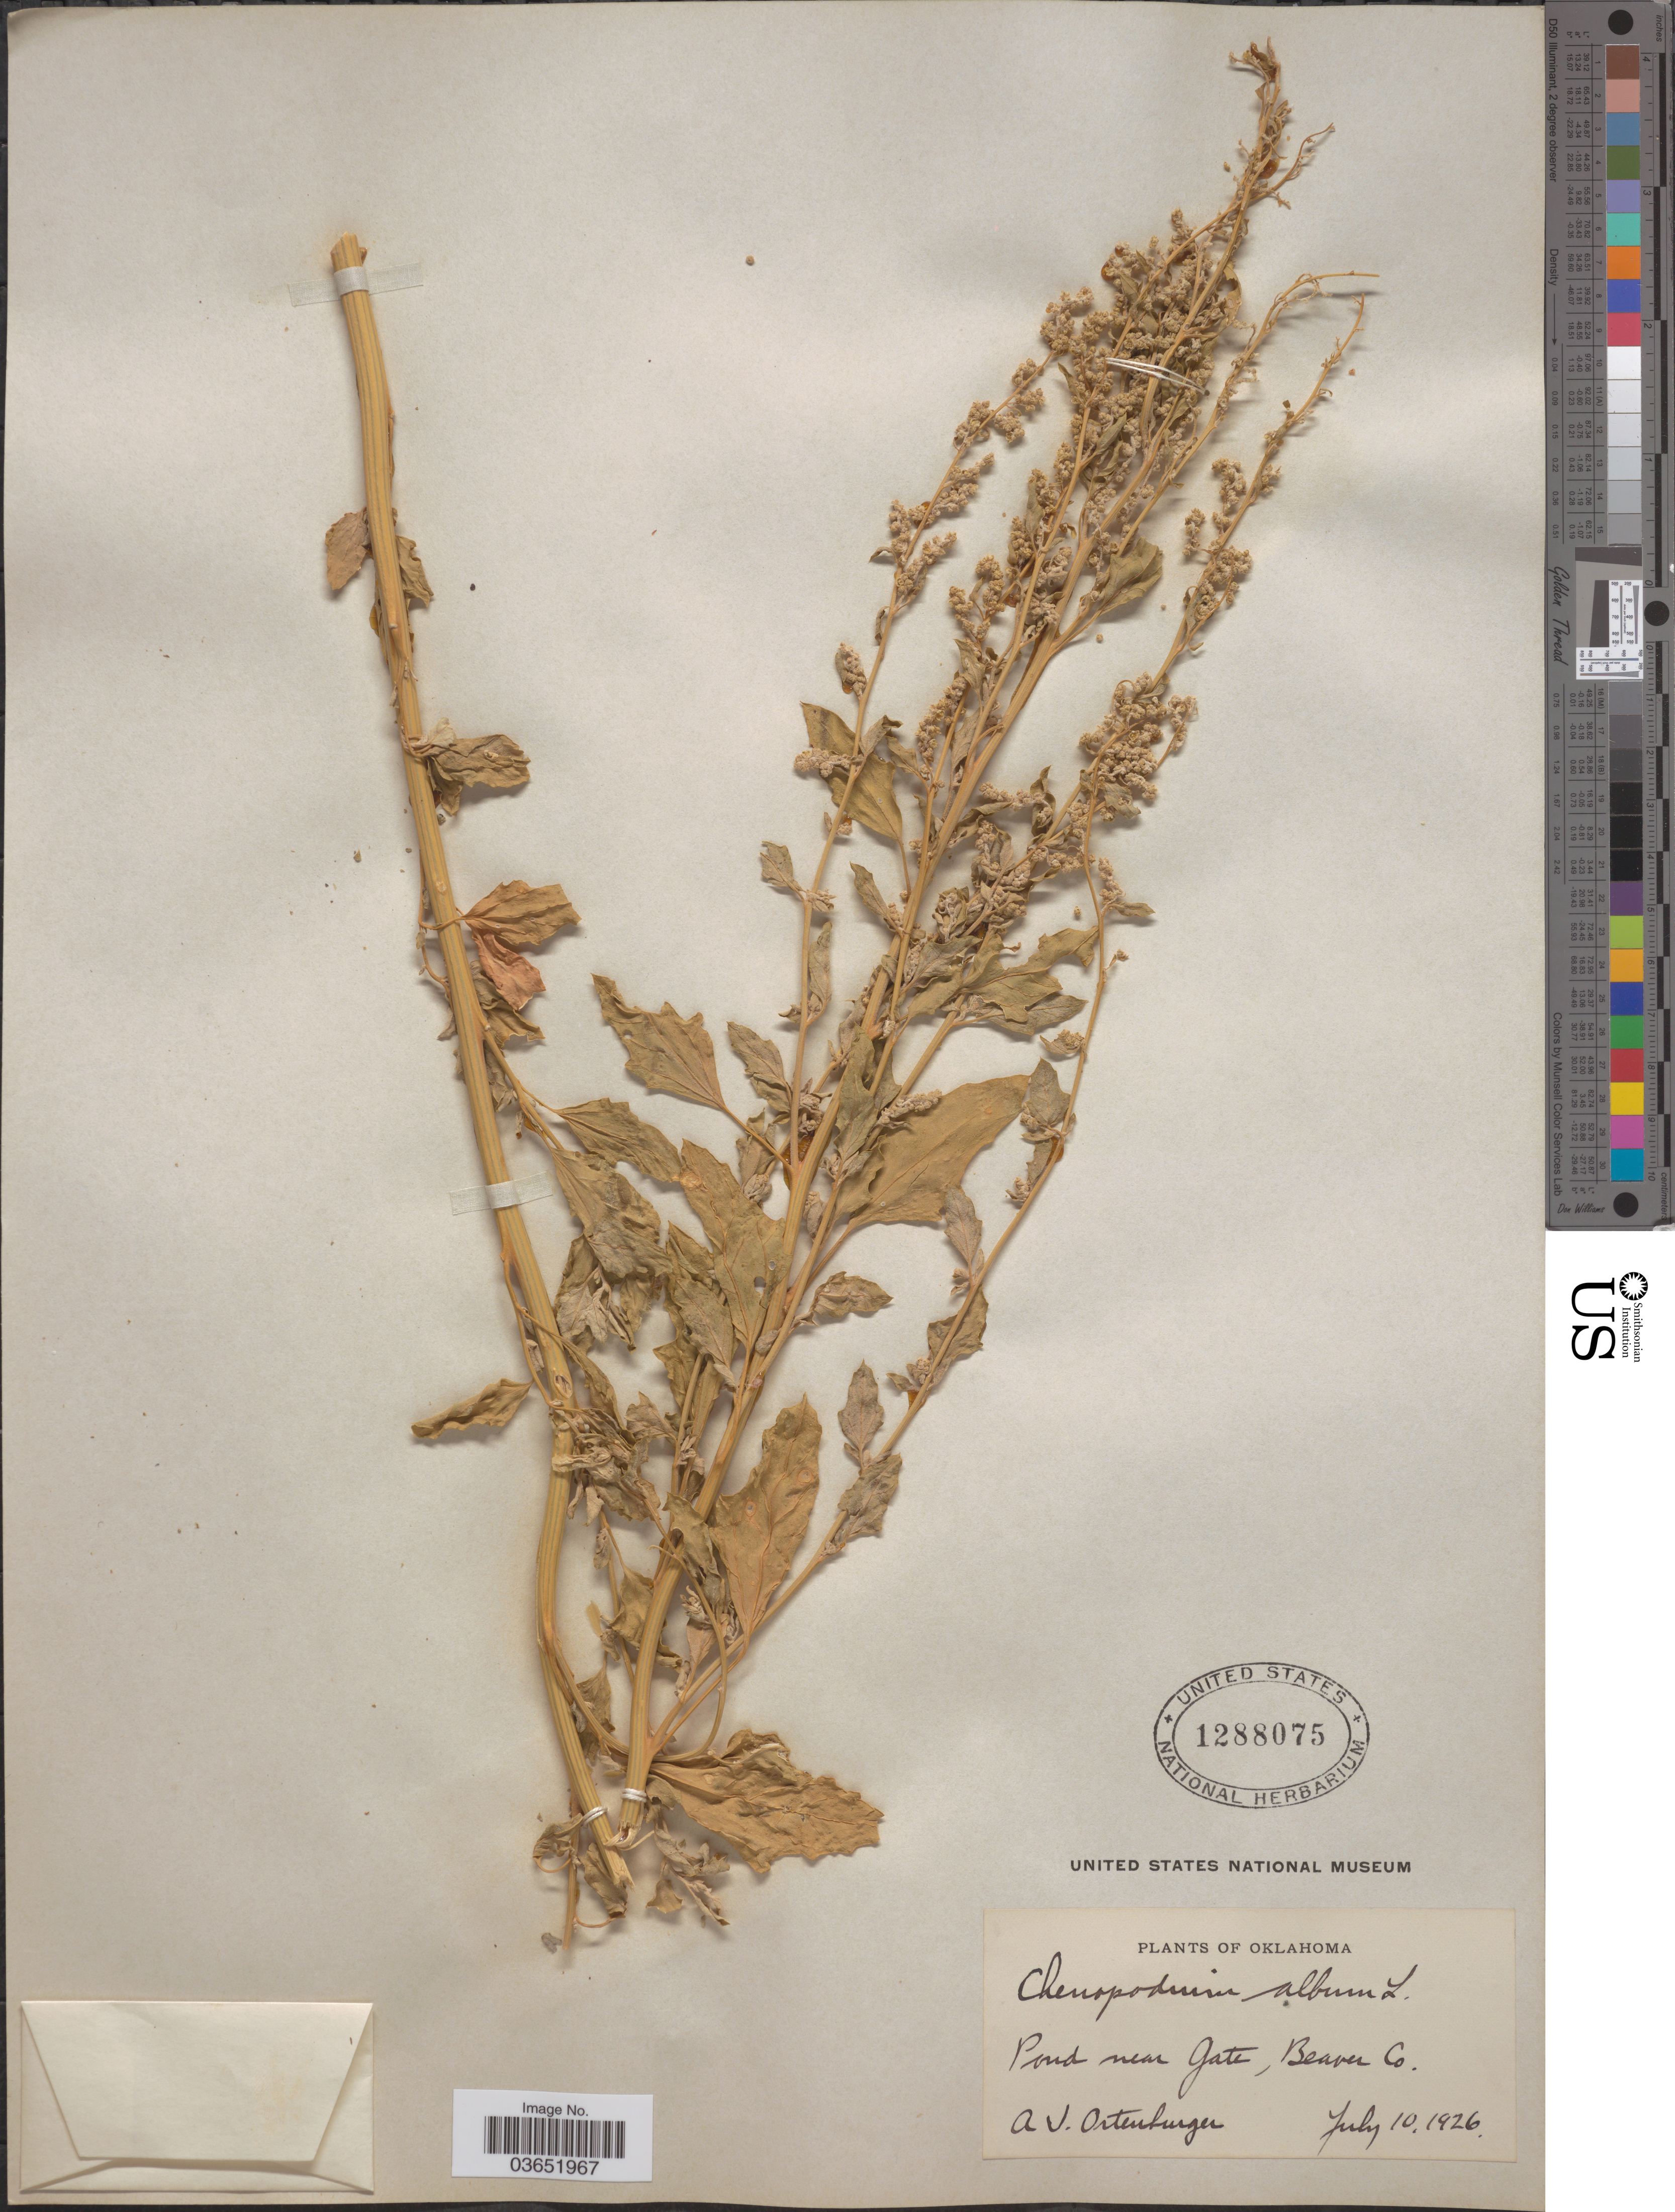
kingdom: Plantae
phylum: Tracheophyta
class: Magnoliopsida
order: Caryophyllales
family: Amaranthaceae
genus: Chenopodium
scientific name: Chenopodium album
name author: L.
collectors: A. Ortenburger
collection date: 1926-07-10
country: United States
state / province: Oklahoma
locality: Pond near Gate, Beaver Co.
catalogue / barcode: US 1288075